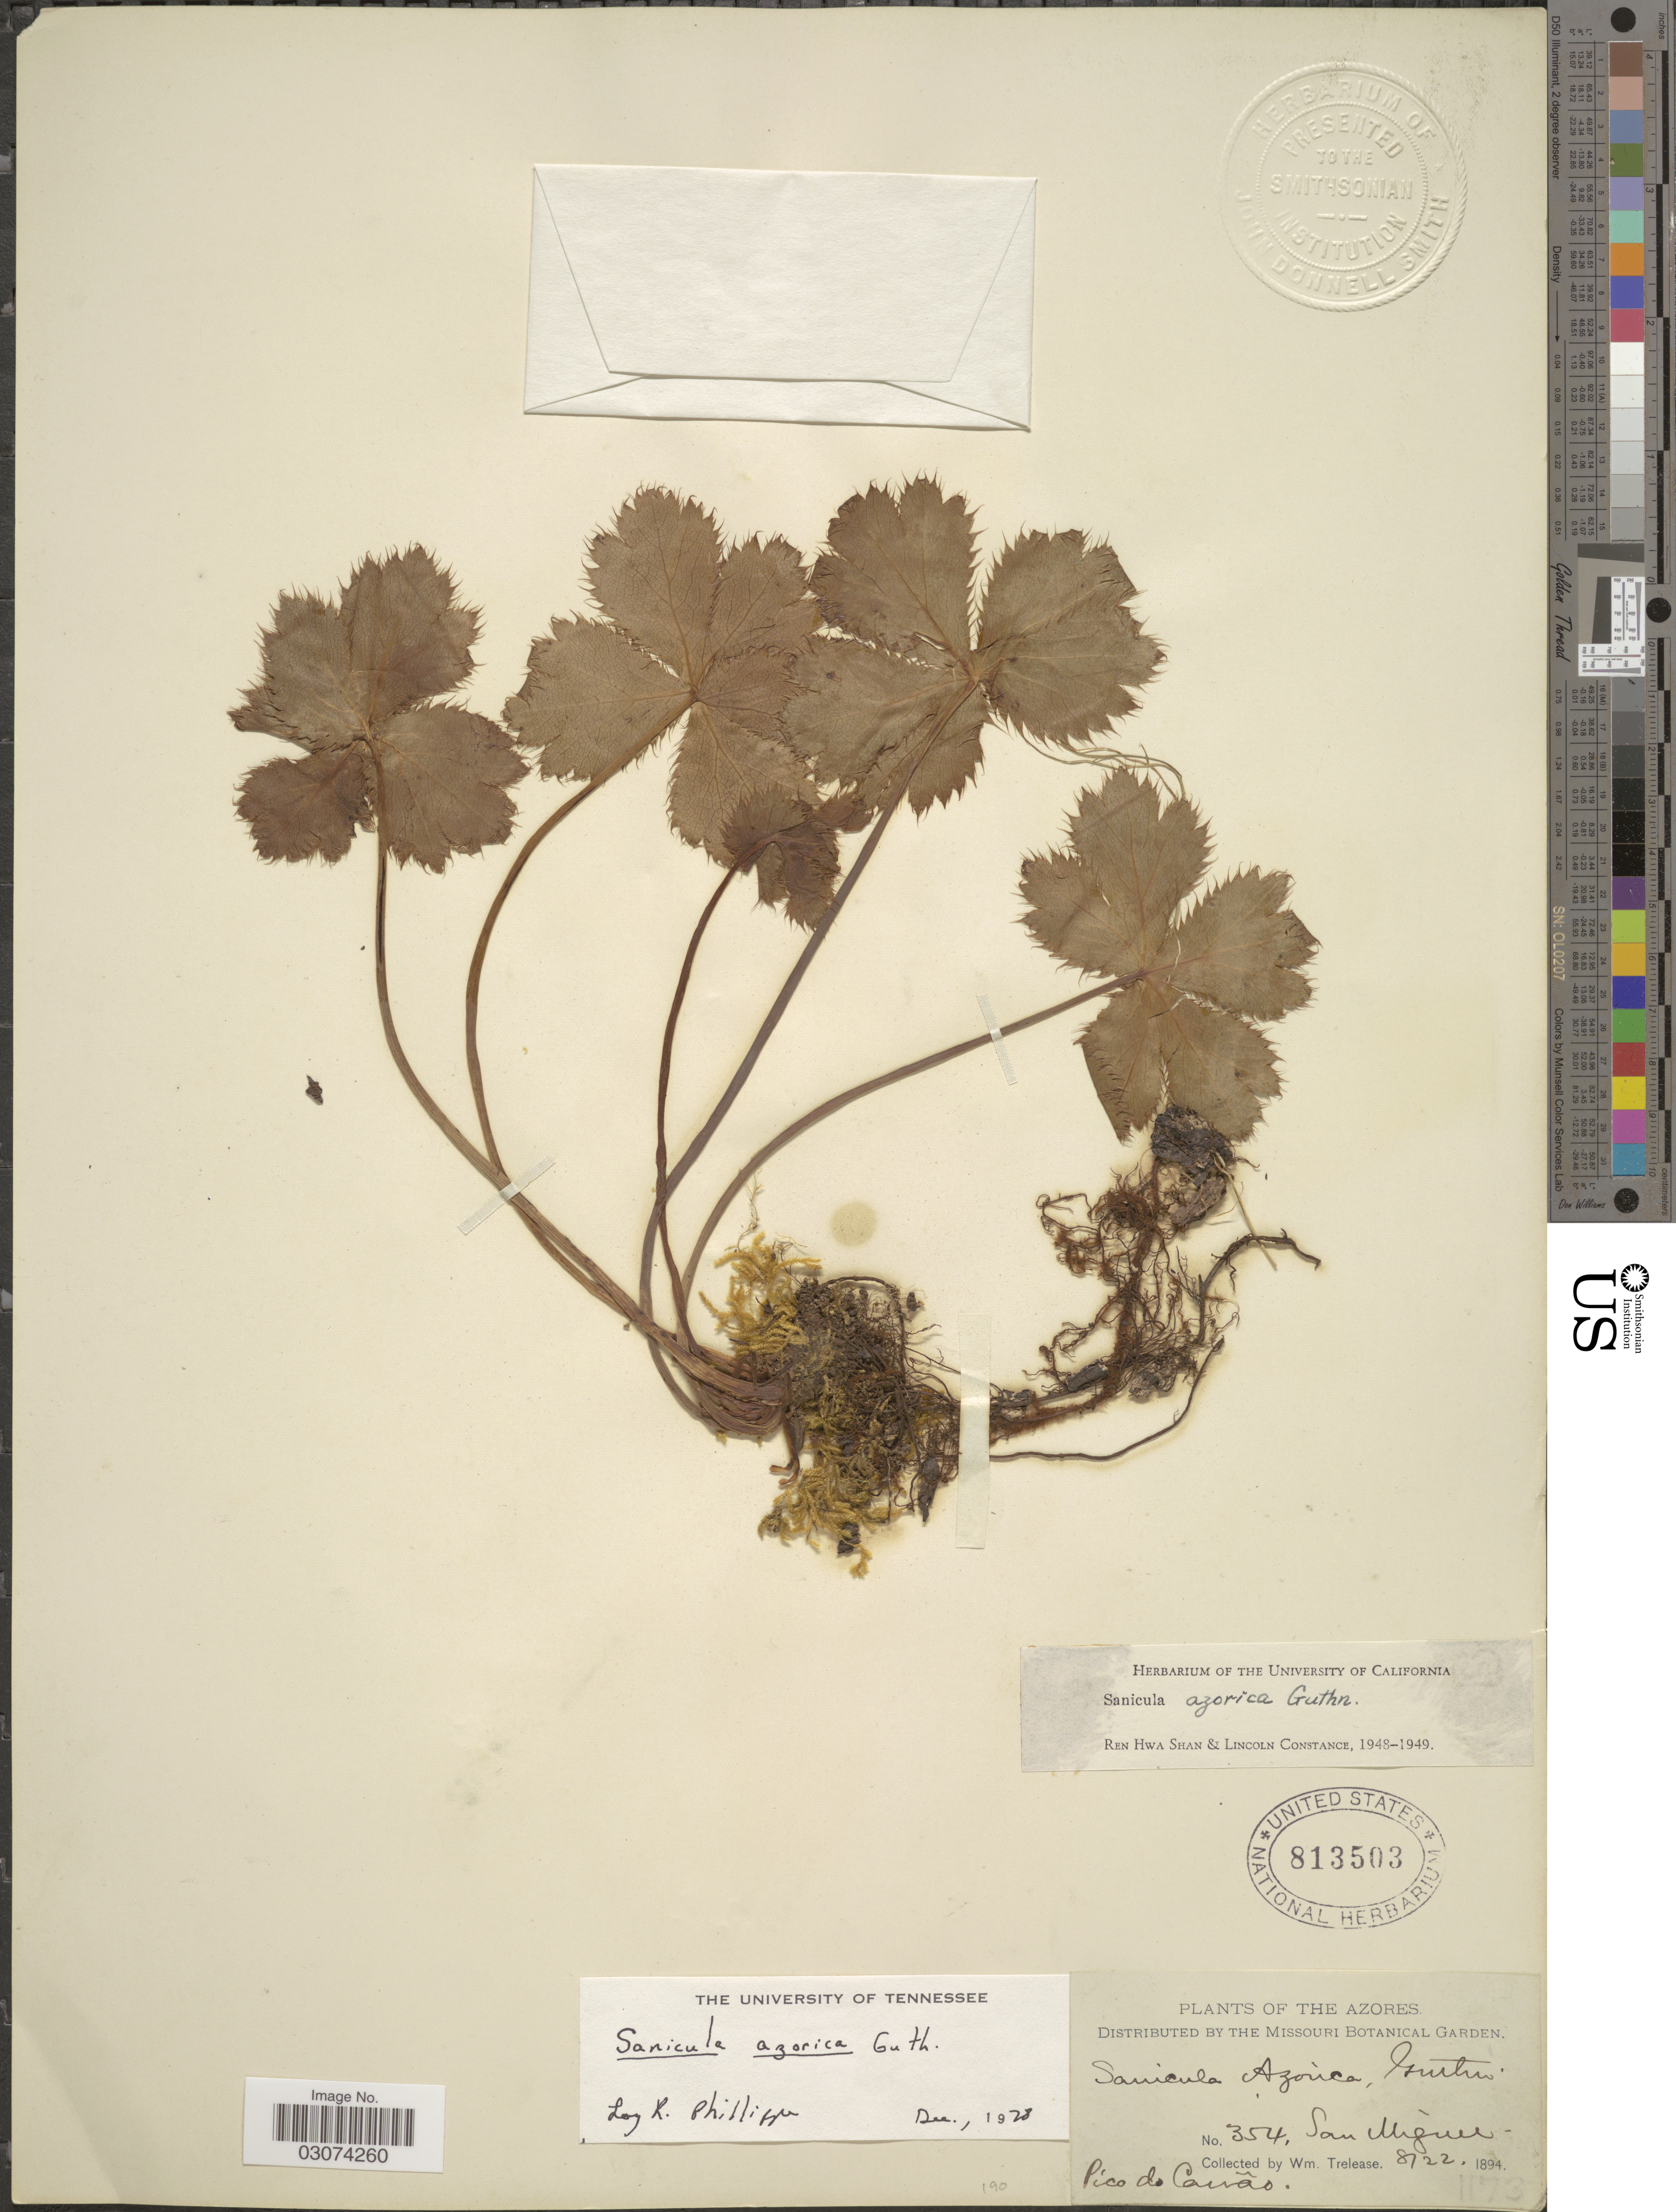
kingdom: Plantae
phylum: Tracheophyta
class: Magnoliopsida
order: Apiales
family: Apiaceae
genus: Sanicula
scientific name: Sanicula azorica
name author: Guthnick ex Seub.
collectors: W. Trelease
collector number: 354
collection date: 1894-08-22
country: Portugal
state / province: Azores (Aut. Reg.)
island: São Miguel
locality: San Miguel. Pico de Canão.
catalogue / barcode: US 813503